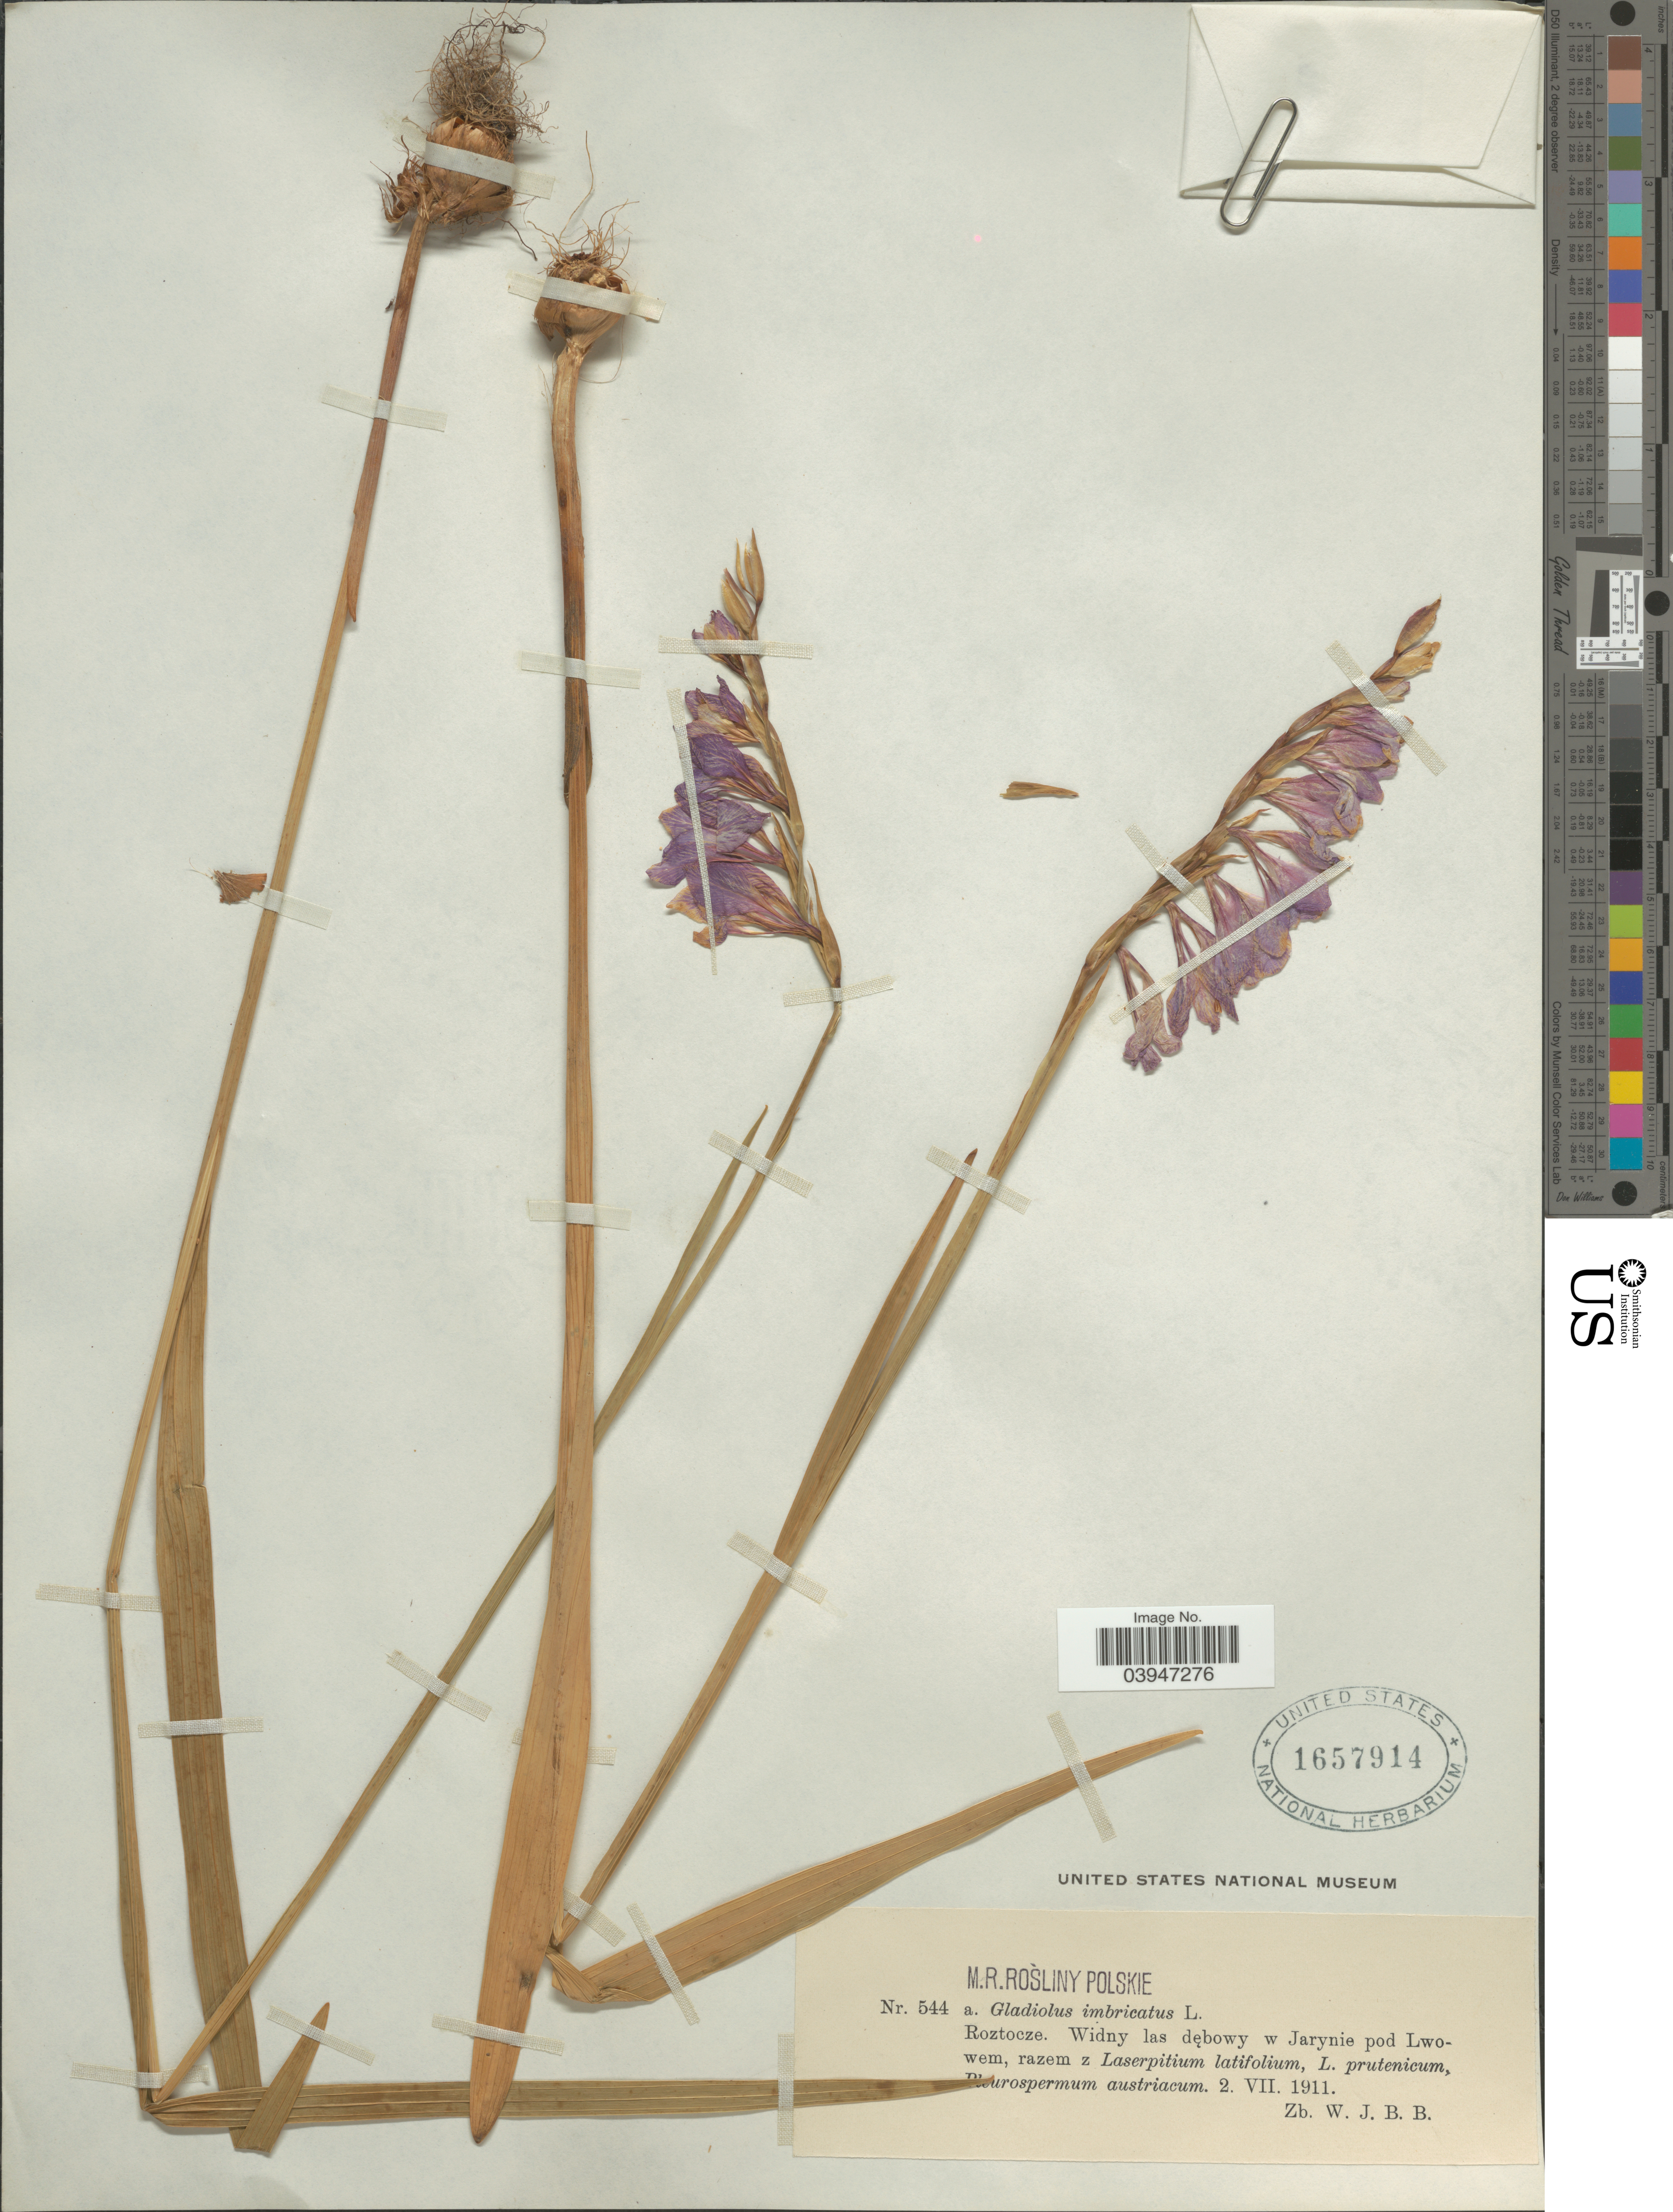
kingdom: Plantae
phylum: Tracheophyta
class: Liliopsida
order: Asparagales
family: Iridaceae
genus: Gladiolus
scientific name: Gladiolus imbricatus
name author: L.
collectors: W. J. B. B.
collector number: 544a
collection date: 1911-07-02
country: Poland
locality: Roztocze. Widny las dębowy w Jarynie pod Lwowem.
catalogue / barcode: US 1657914